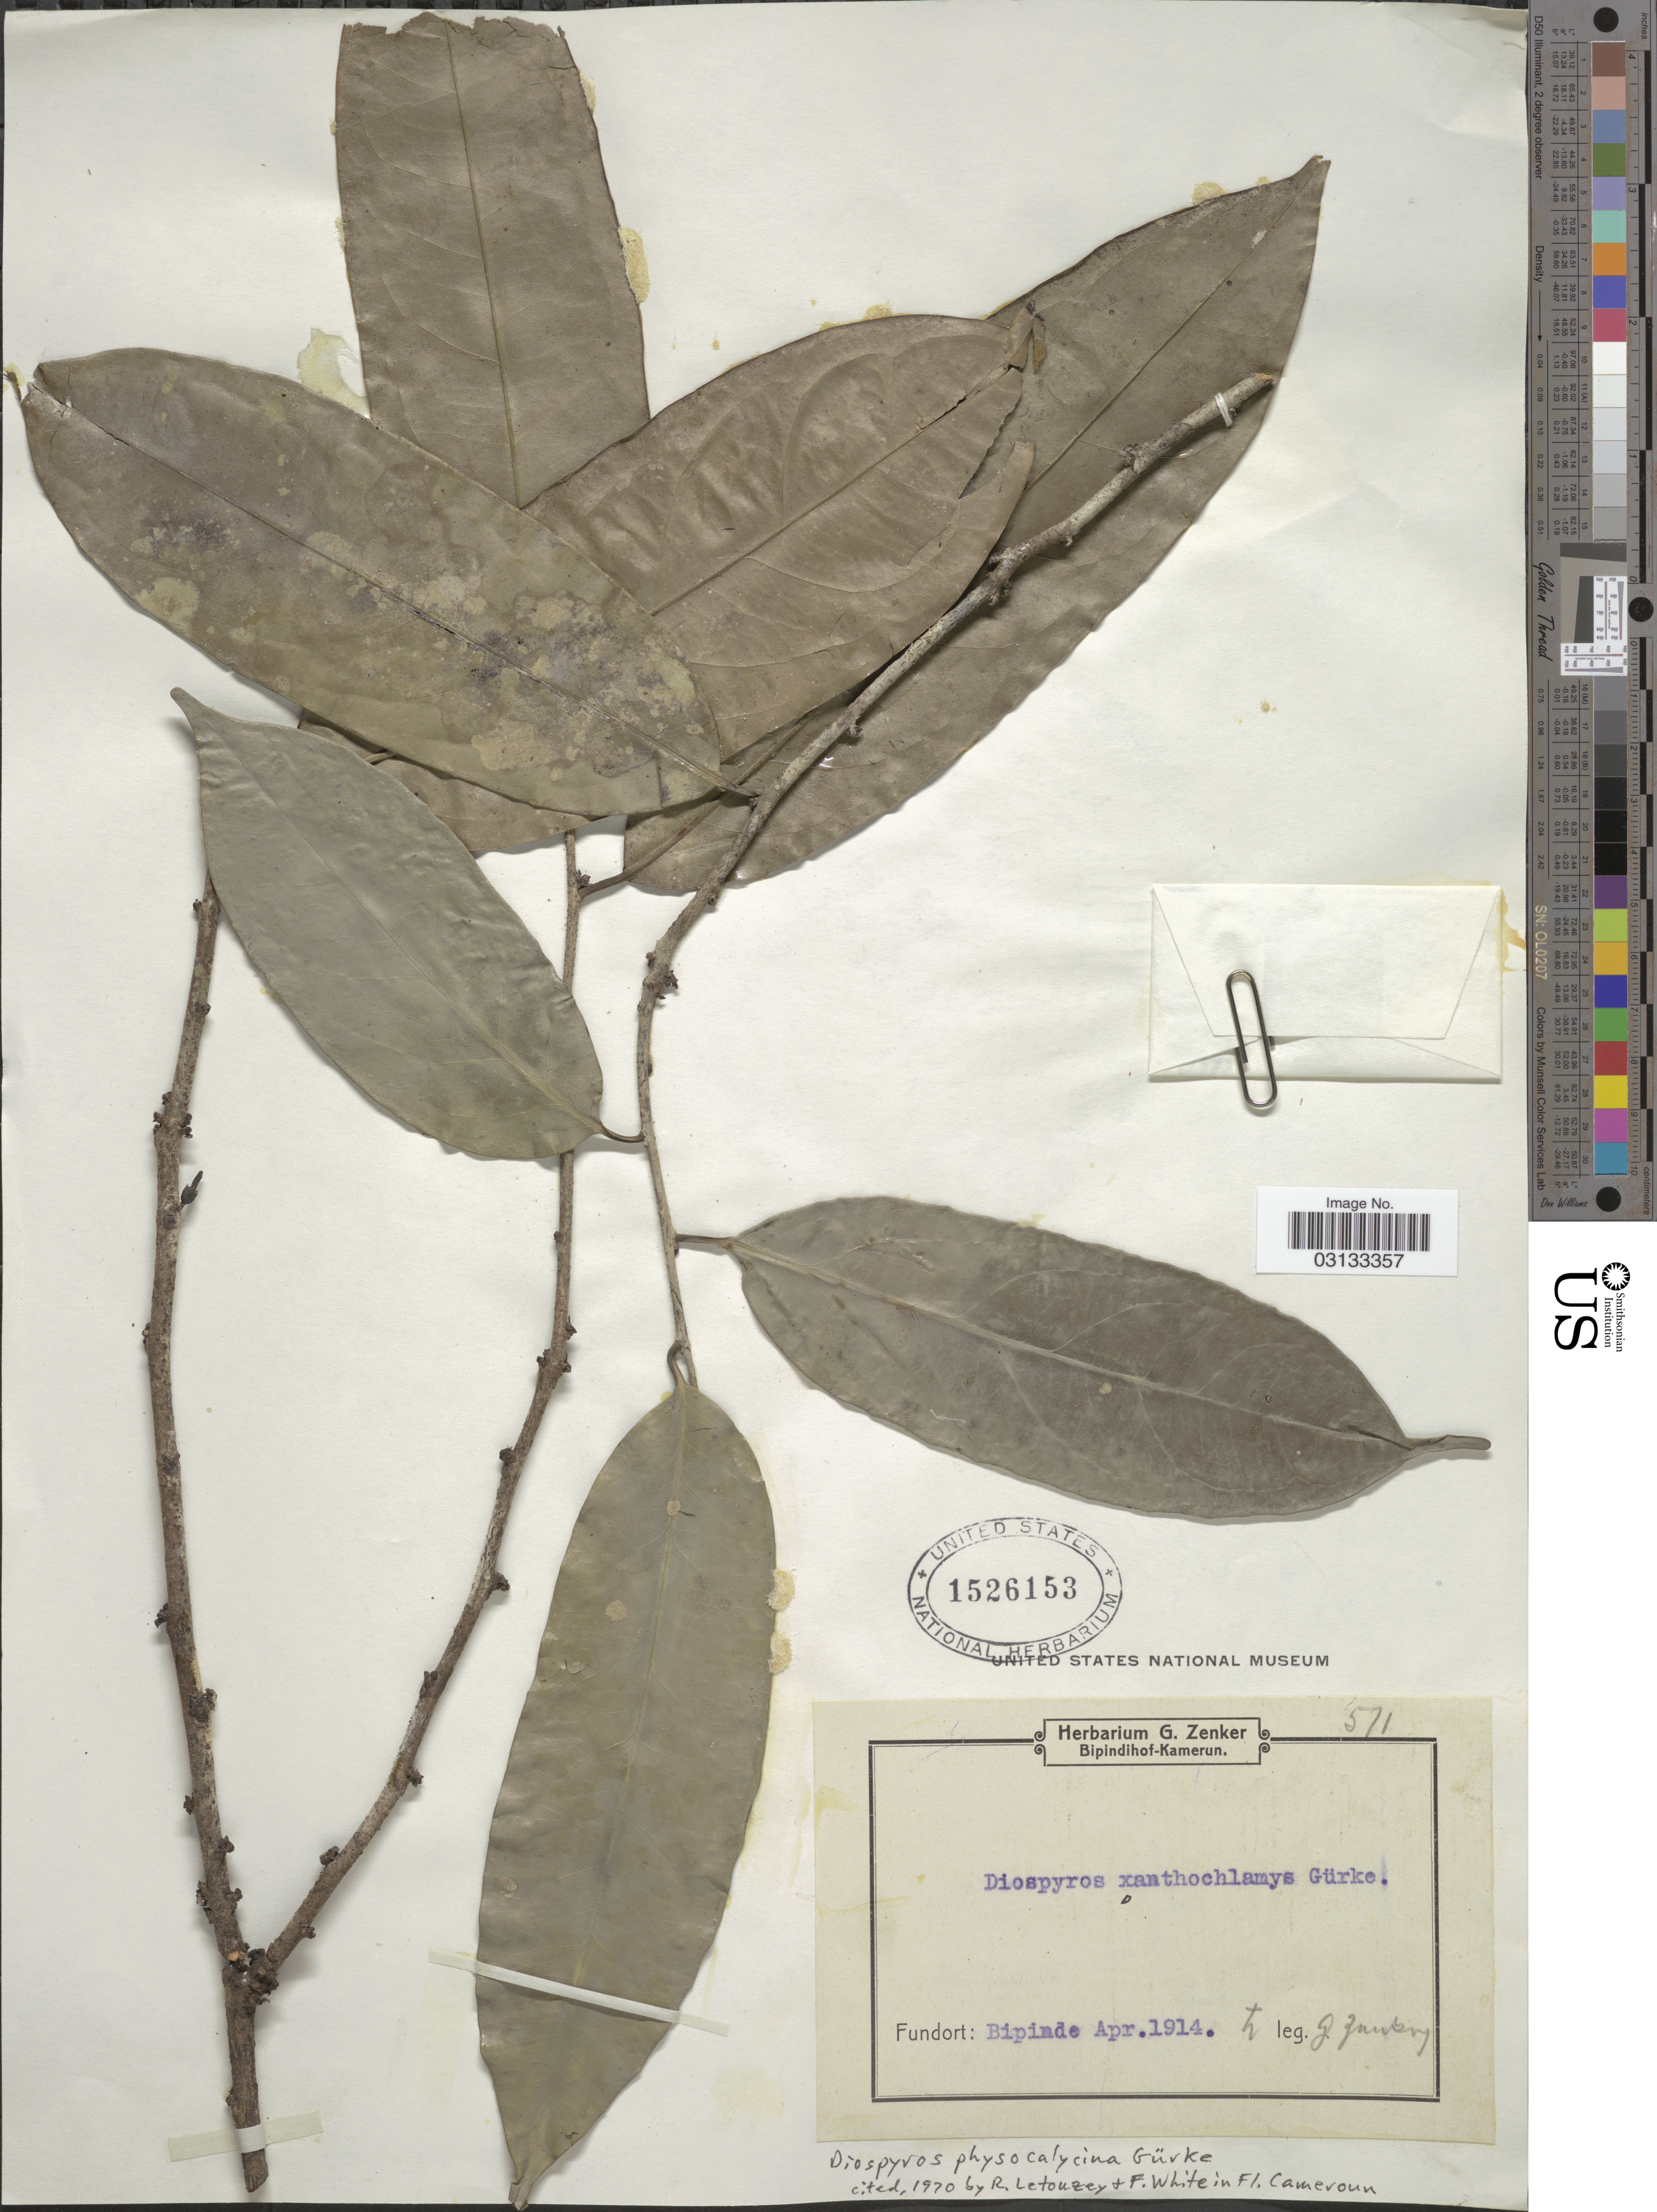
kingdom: Plantae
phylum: Tracheophyta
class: Magnoliopsida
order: Ericales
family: Ebenaceae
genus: Diospyros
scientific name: Diospyros physocalycina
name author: Gürke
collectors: G. A. Zenker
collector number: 571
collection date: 1914-04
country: Cameroon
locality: Bipinde.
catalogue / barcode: US 1526153